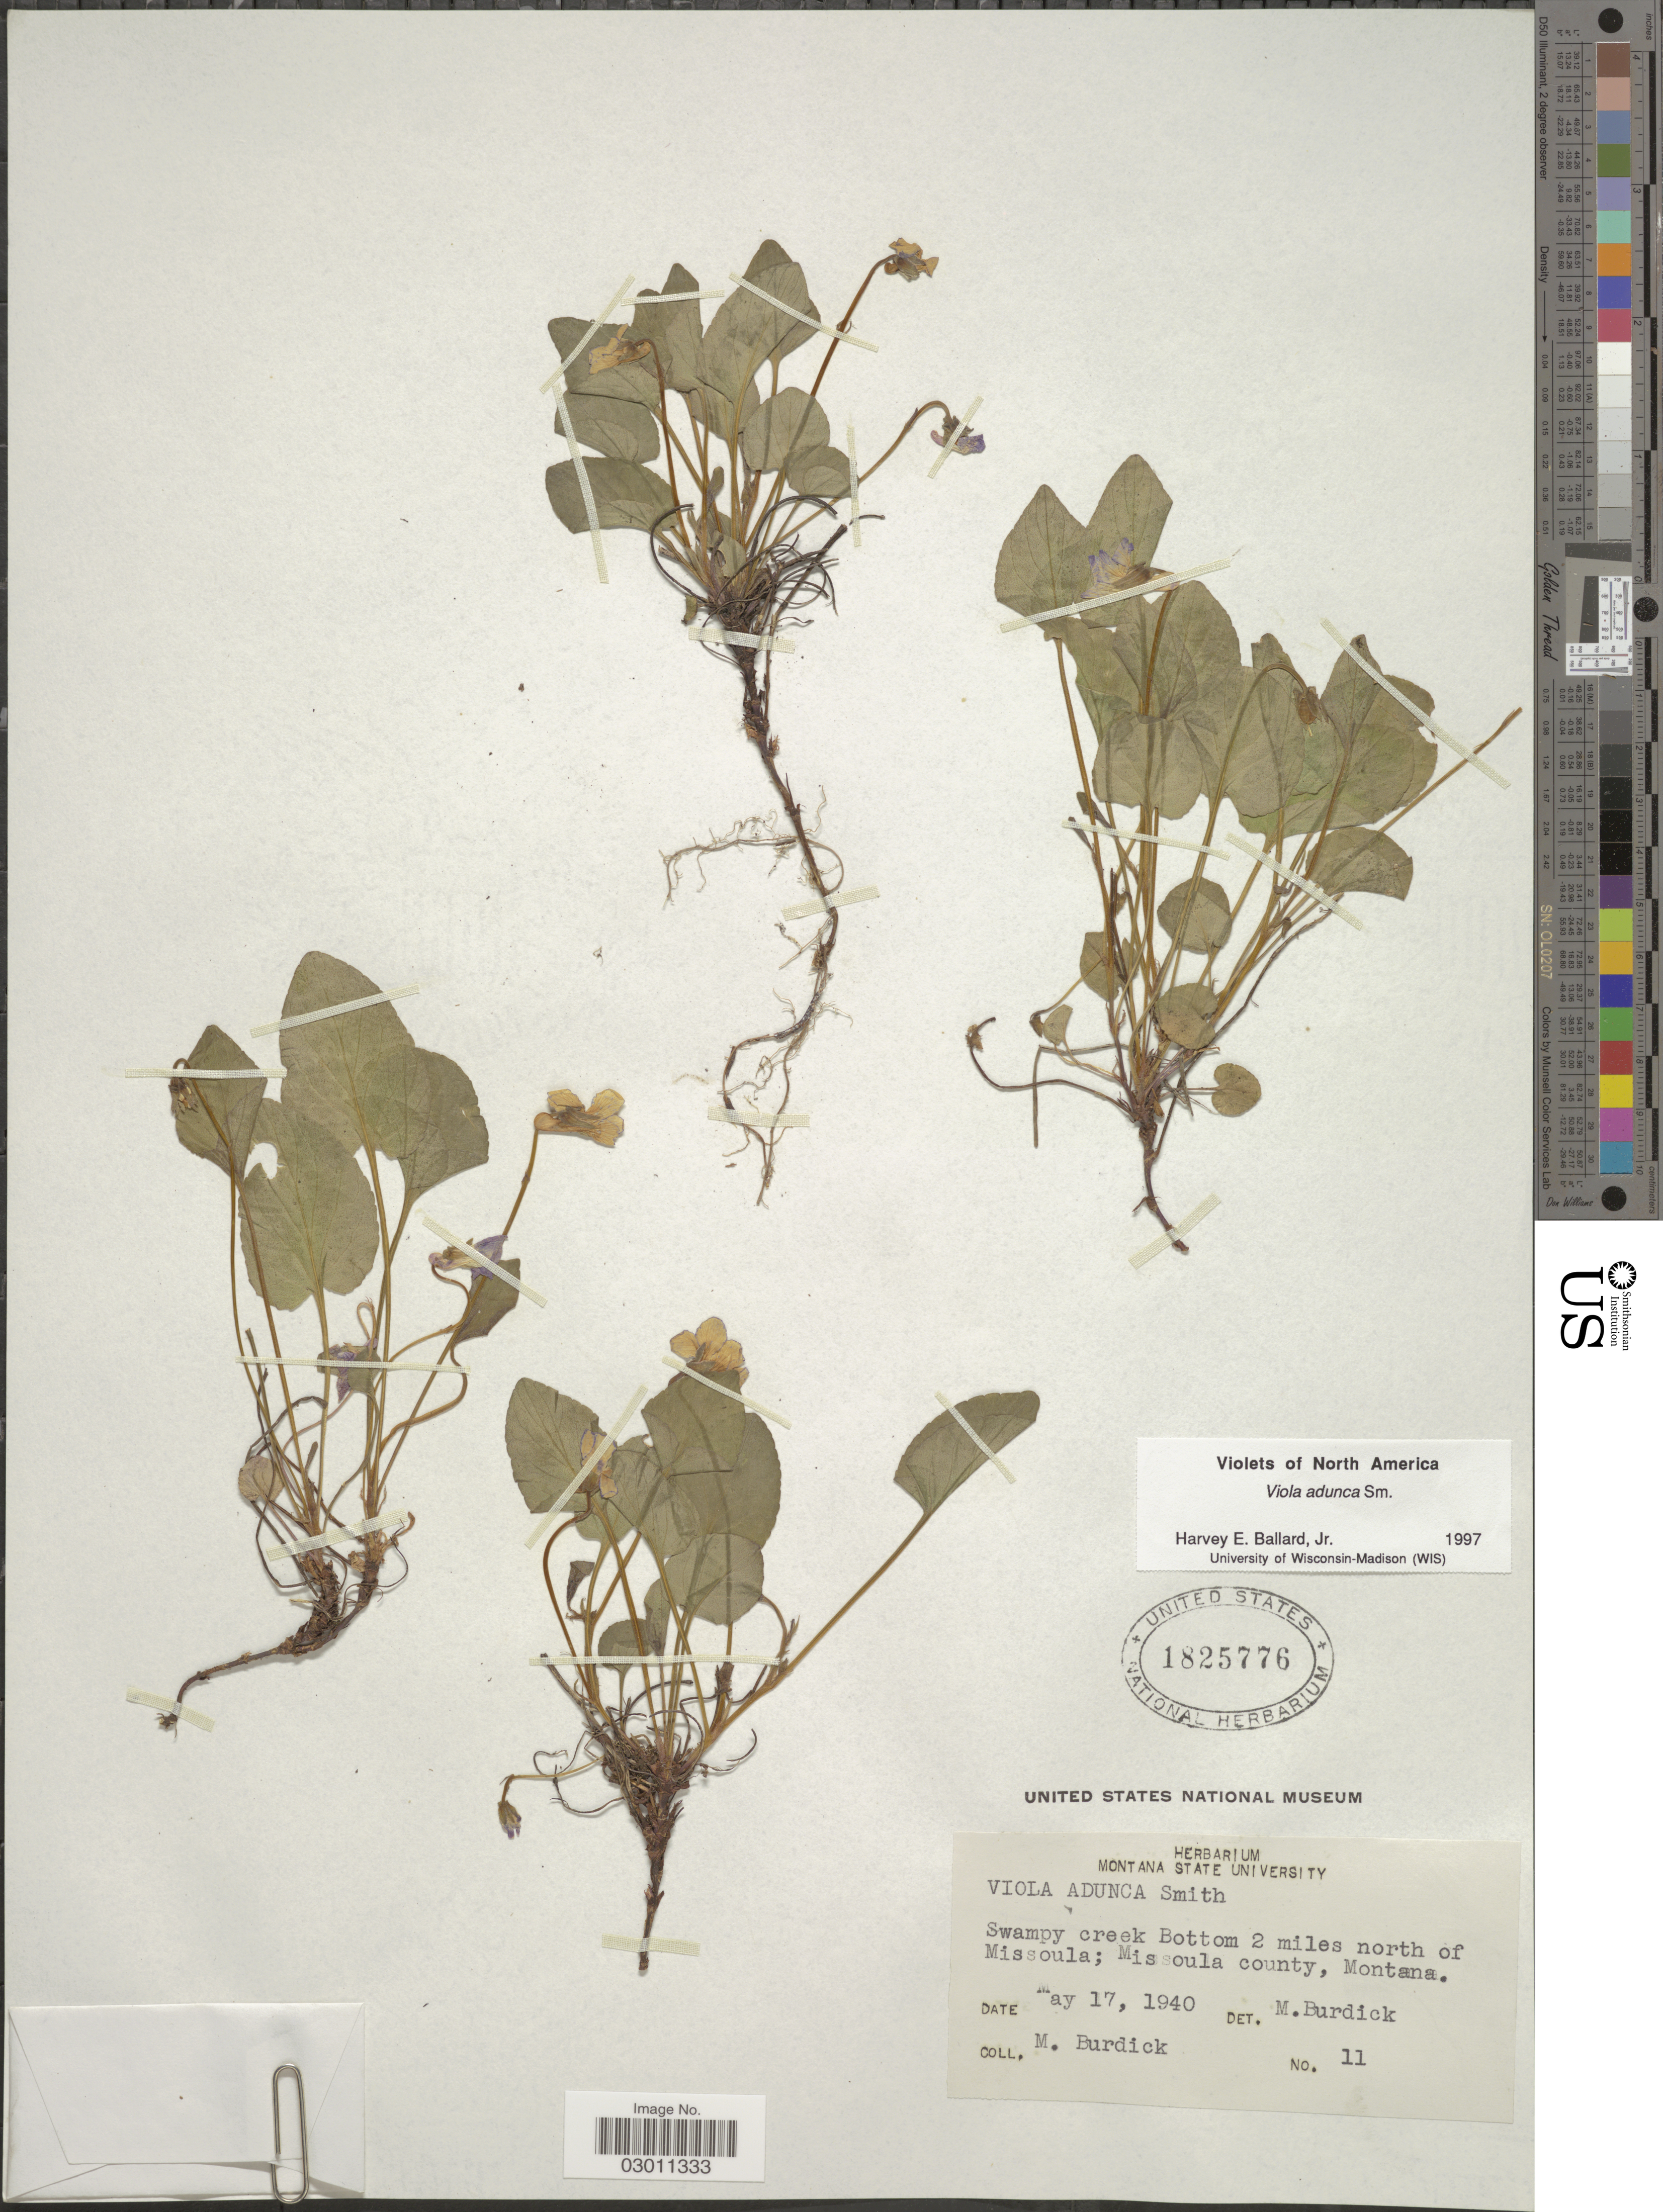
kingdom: Plantae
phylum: Tracheophyta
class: Magnoliopsida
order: Malpighiales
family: Violaceae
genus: Viola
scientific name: Viola adunca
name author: Sm.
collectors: M. Burdick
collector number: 11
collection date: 1940-05-17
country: United States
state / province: Montana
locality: Swampy creek Bottom 2 miles north of Missoula; Missoula county.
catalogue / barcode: US 1825776